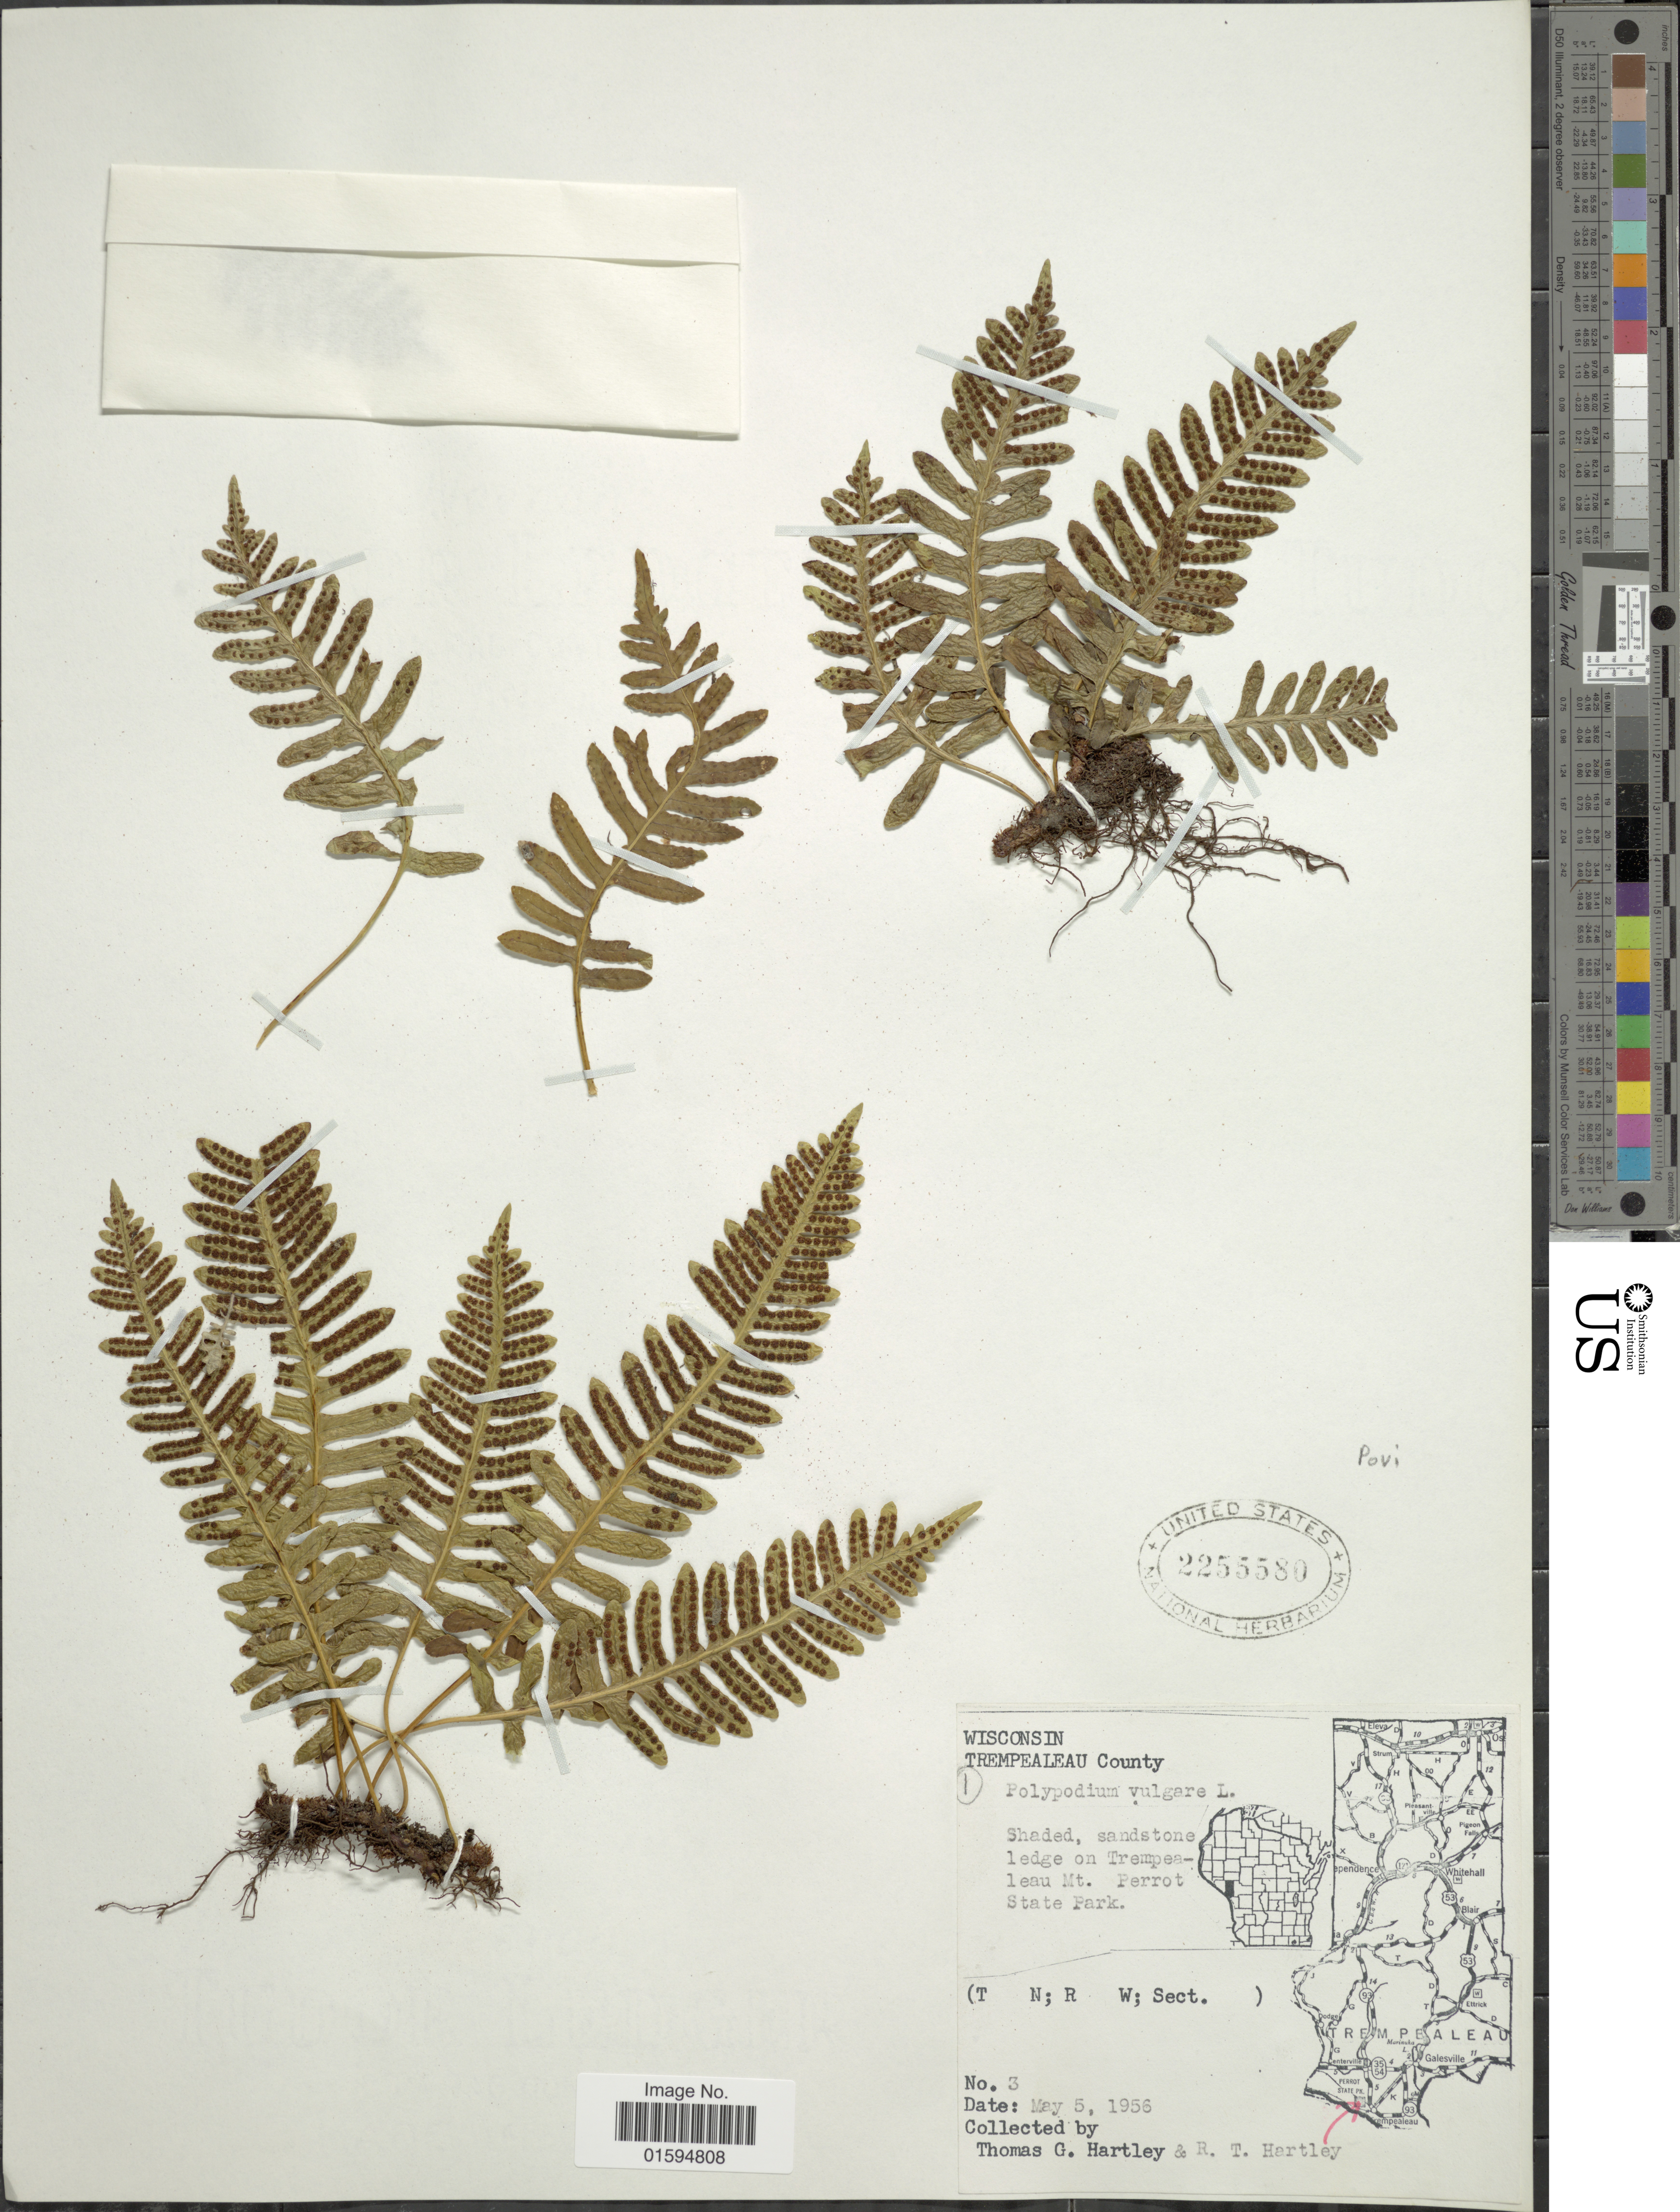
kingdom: Plantae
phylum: Tracheophyta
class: Polypodiopsida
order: Polypodiales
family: Polypodiaceae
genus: Polypodium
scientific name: Polypodium virginianum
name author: L.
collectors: T. G. Hartley & R. T. Hartley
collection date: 1956-05-05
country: United States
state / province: Wisconsin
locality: Trempealeau County, Shaded, sandstone legde on Trempealeau Mt. Perrot State Park.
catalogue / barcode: US 2255580